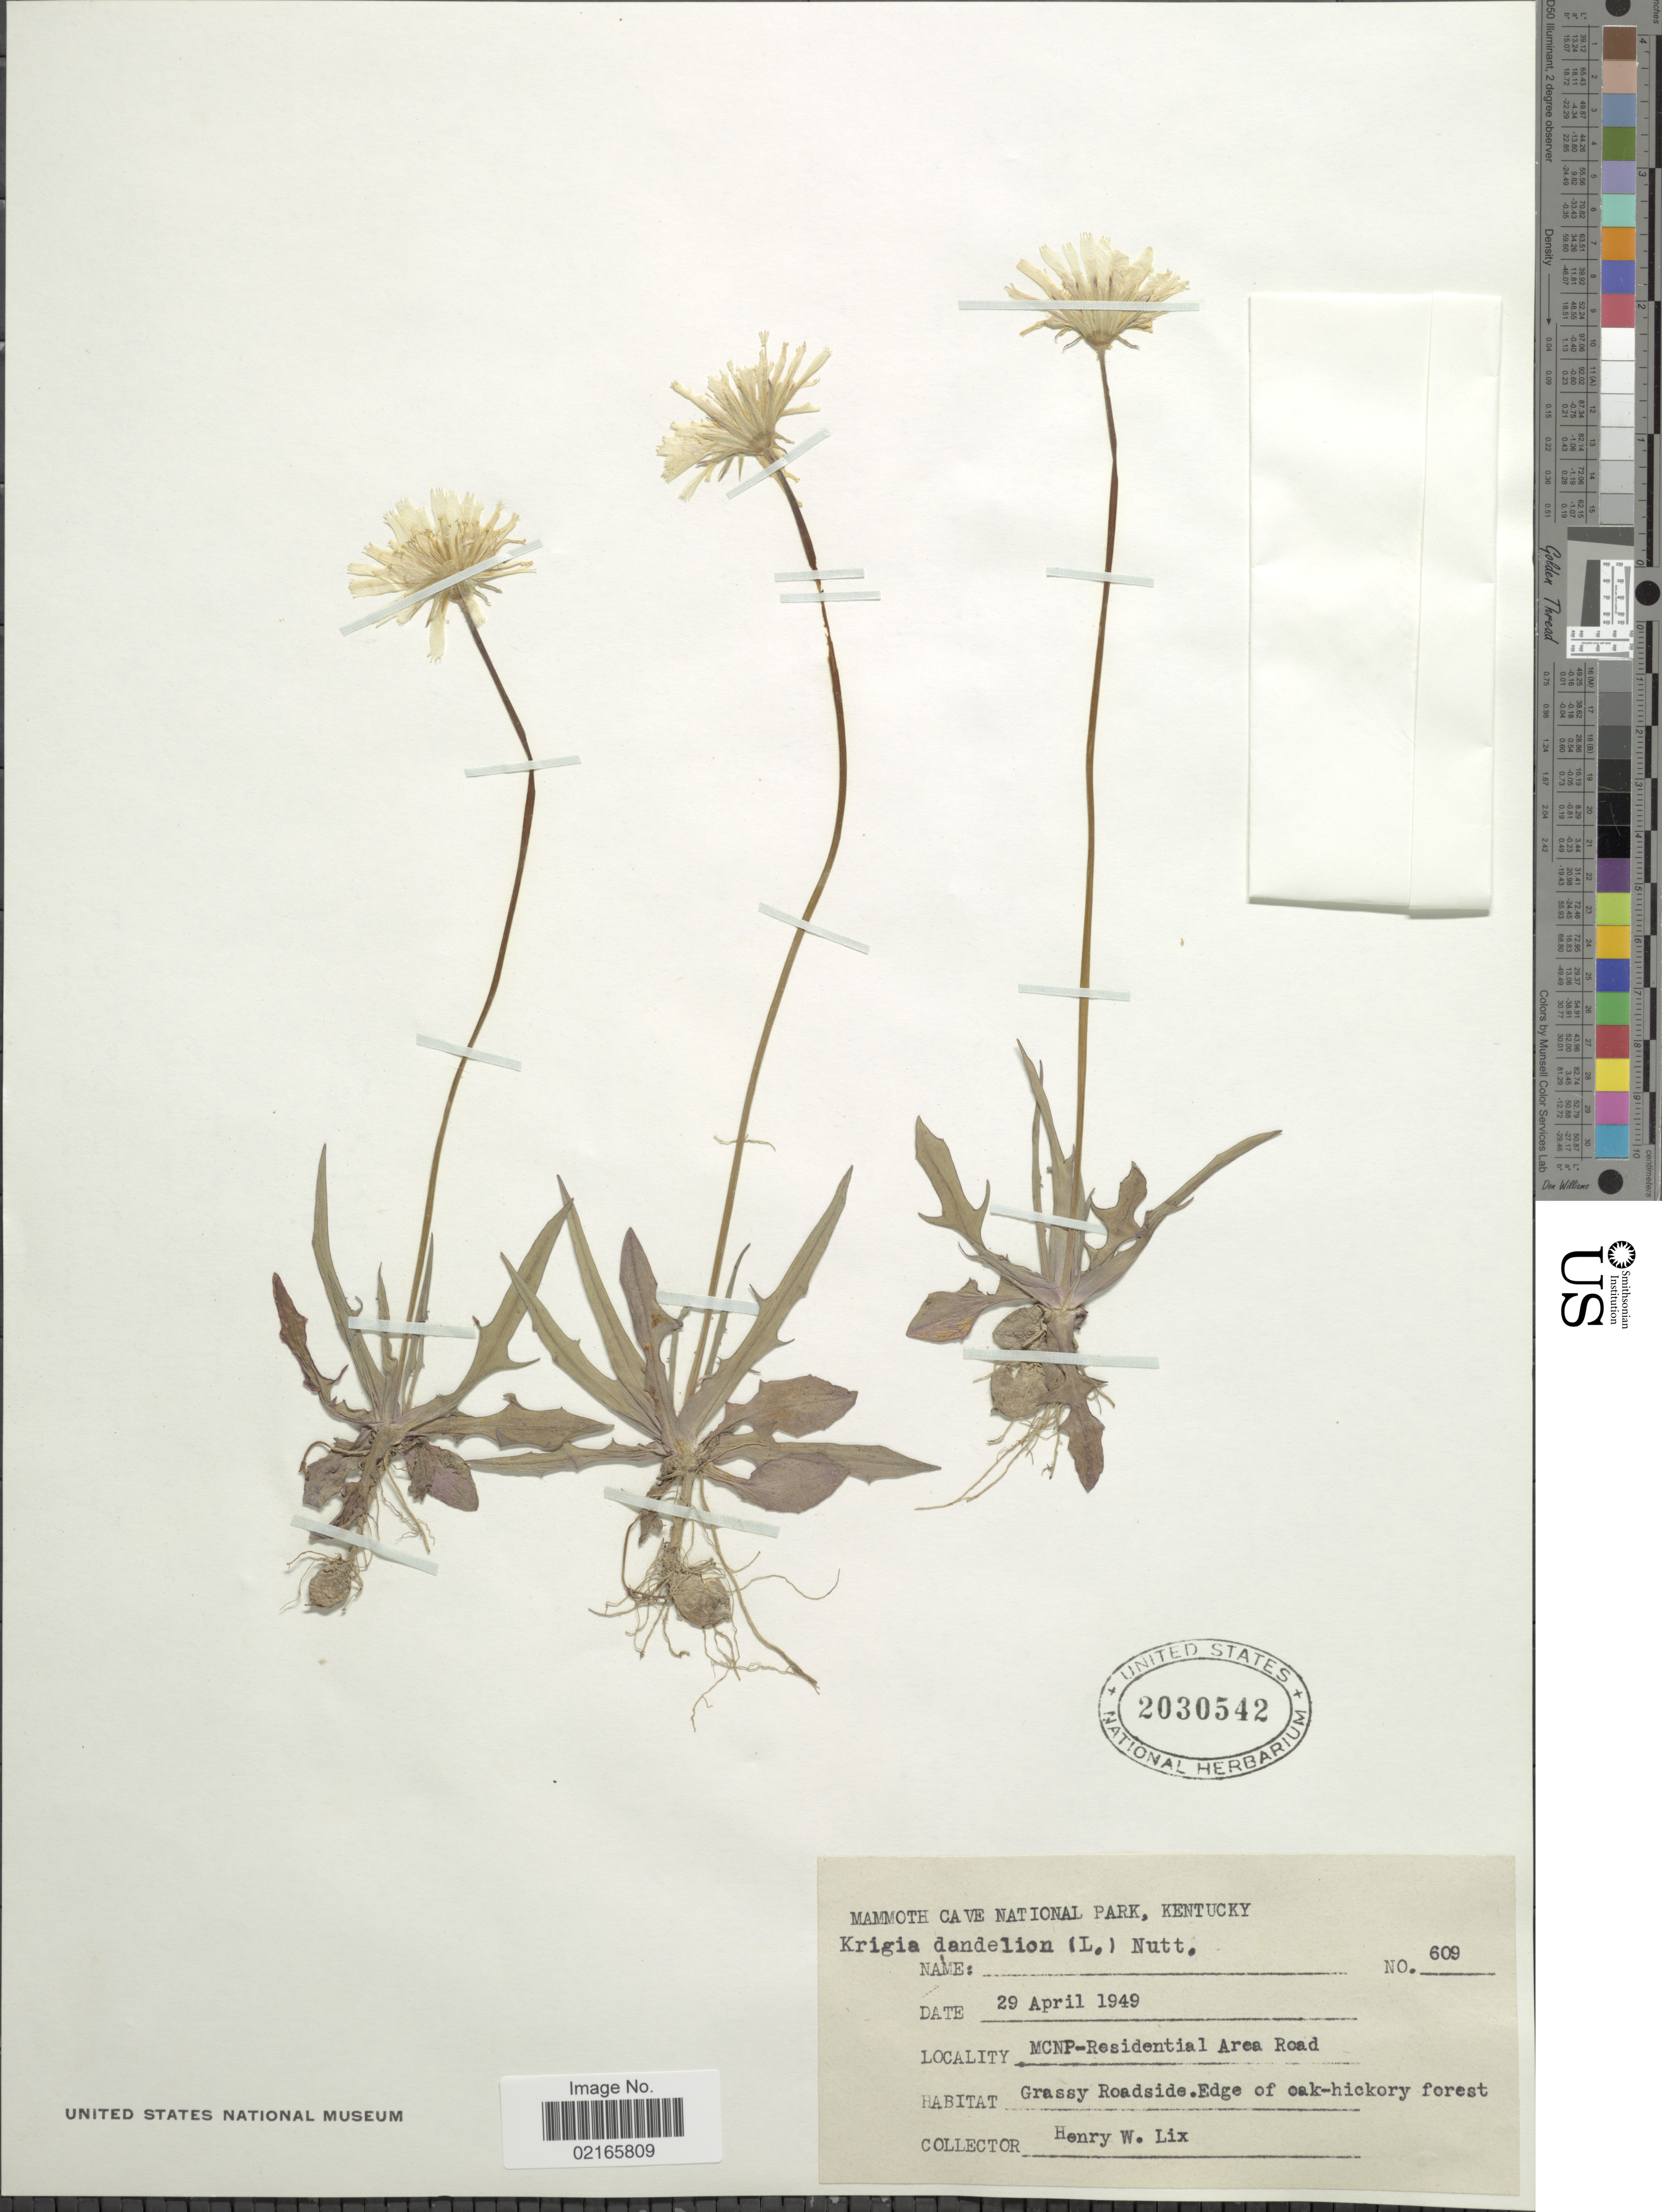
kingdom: Plantae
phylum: Tracheophyta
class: Magnoliopsida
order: Asterales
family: Asteraceae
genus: Krigia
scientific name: Krigia dandelion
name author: (L.) Nutt.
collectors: H. W. Lix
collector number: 609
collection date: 1949-04-29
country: United States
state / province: Kentucky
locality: Mammoth Cave National Park, MCNP-Residential Area Road, grassy roadside, edge of oak-hickory forest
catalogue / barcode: US 2030542